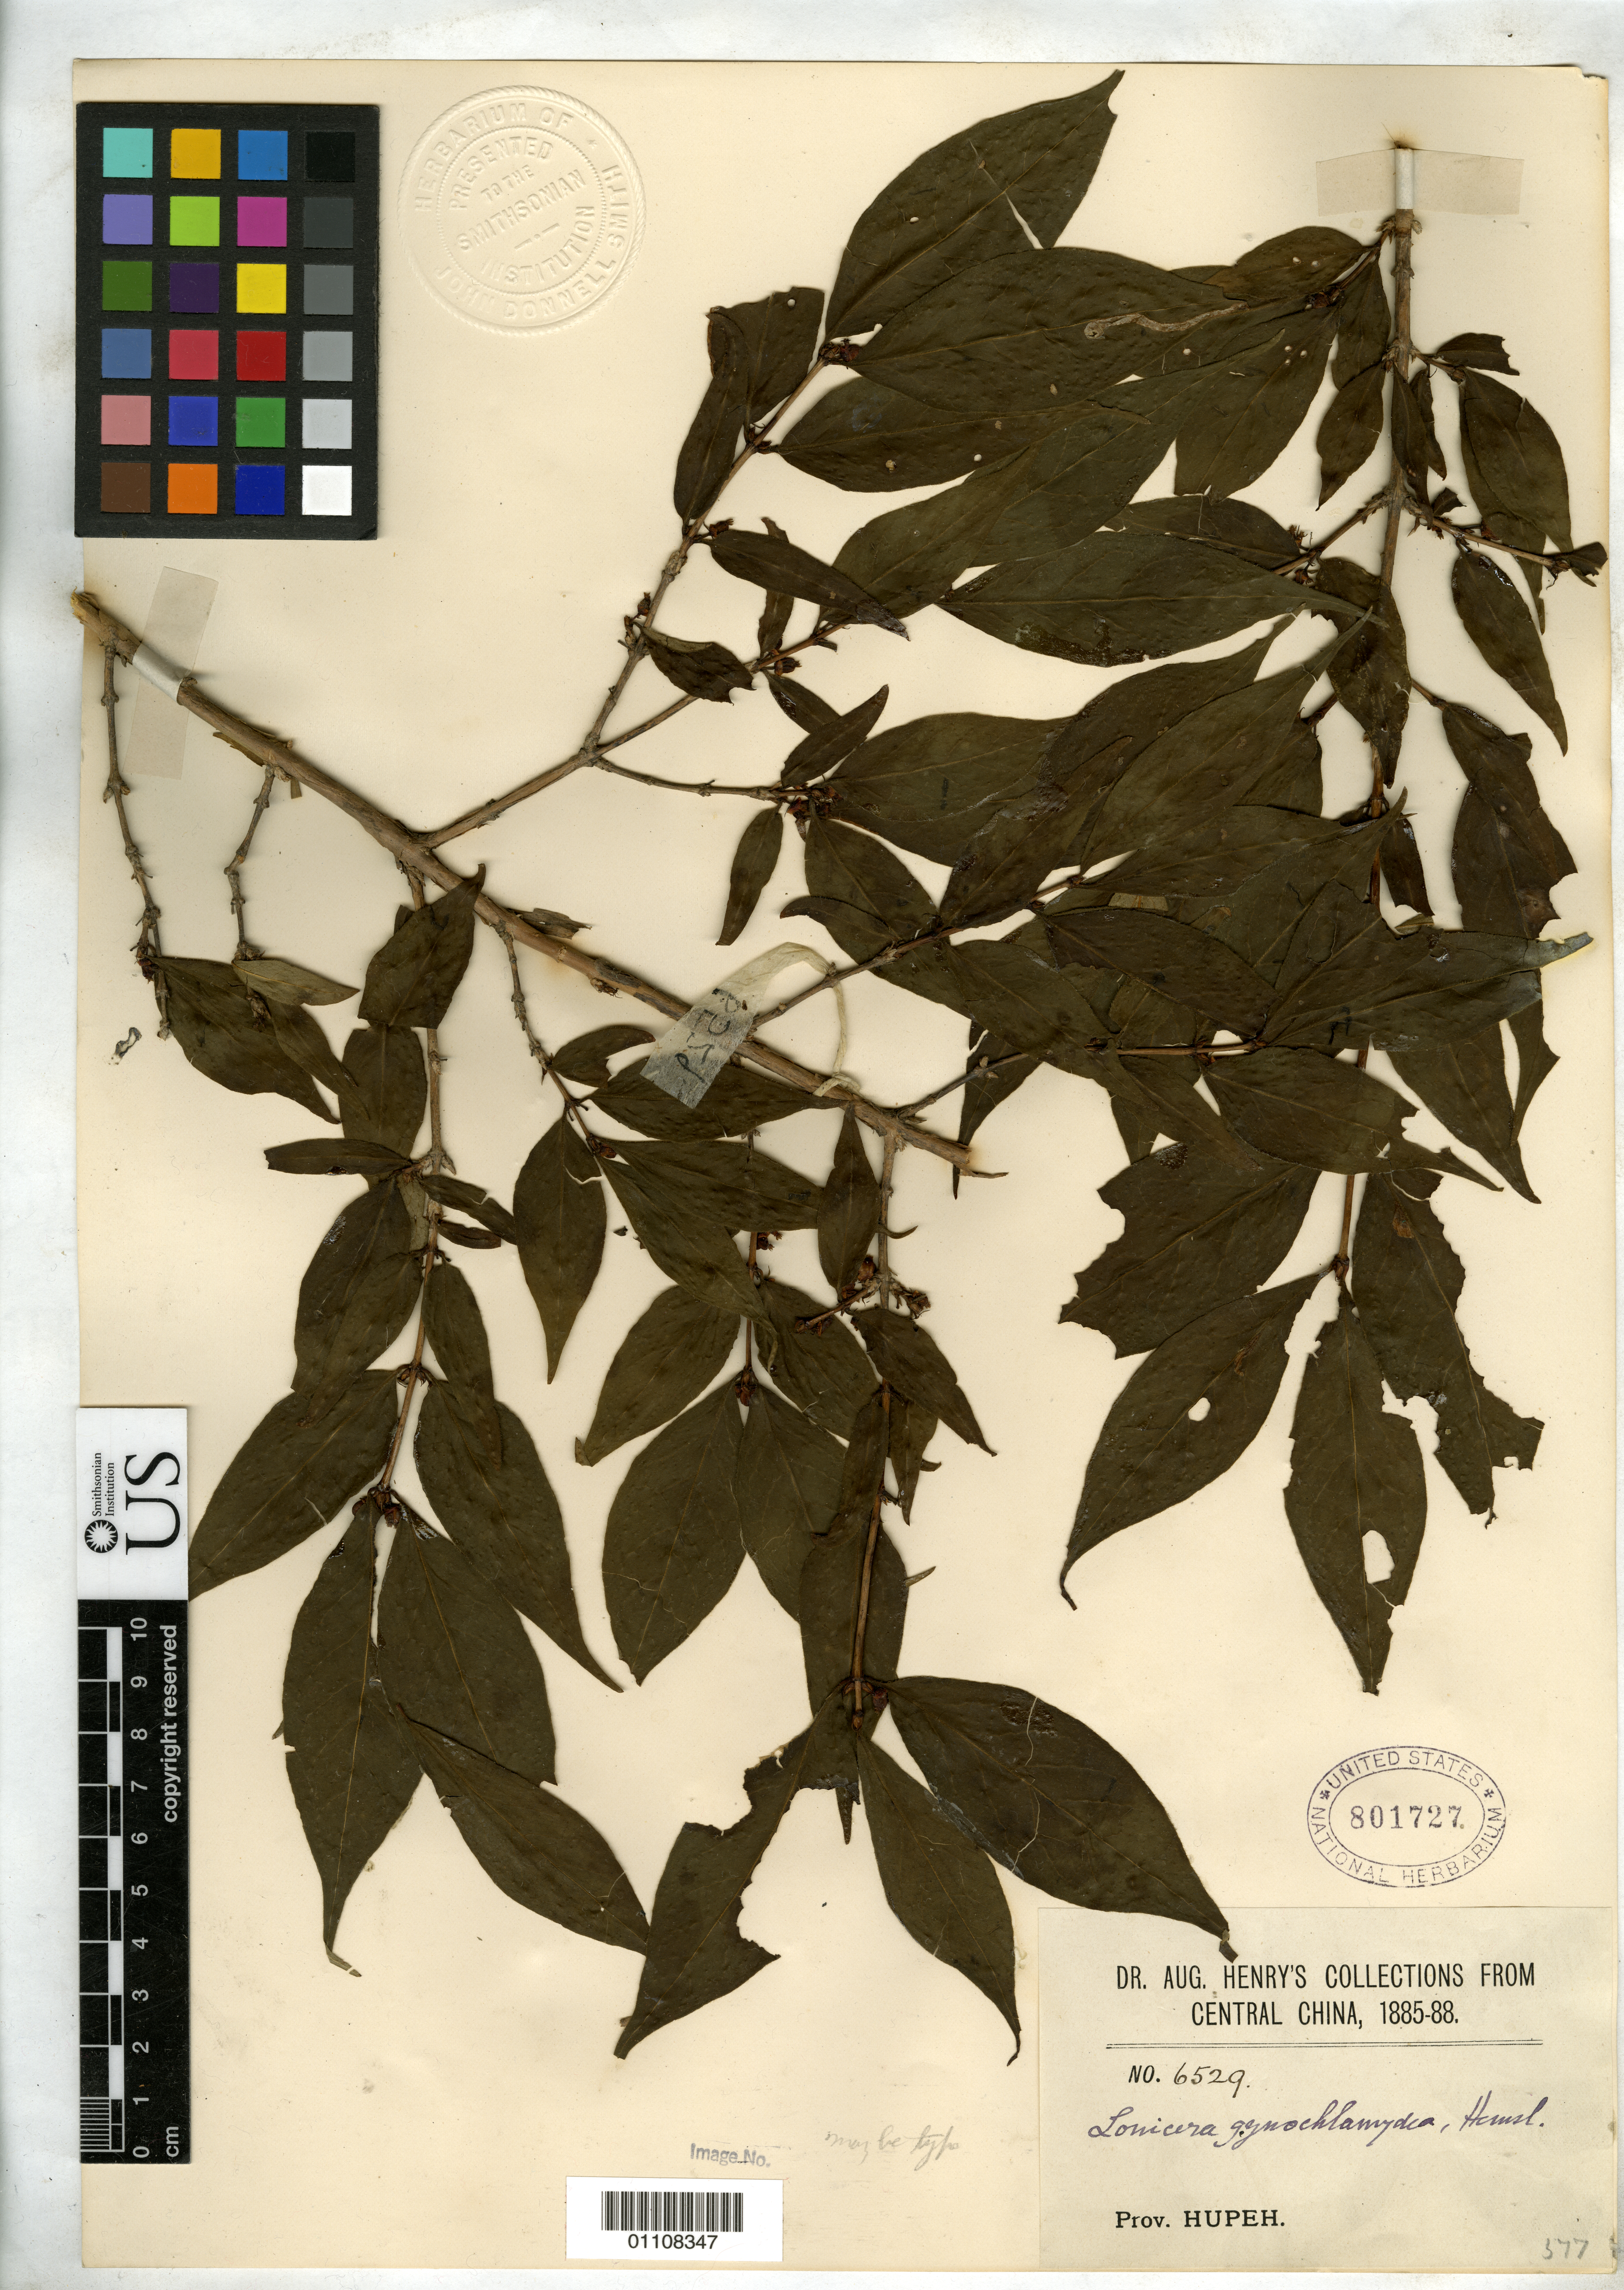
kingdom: Plantae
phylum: Tracheophyta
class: Magnoliopsida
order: Dipsacales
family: Caprifoliaceae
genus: Lonicera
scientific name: Lonicera gynochlamydea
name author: Hemsl.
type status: Possible Isotype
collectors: A. Henry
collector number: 6529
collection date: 1885/1888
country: China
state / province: Hubei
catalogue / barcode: US 801727